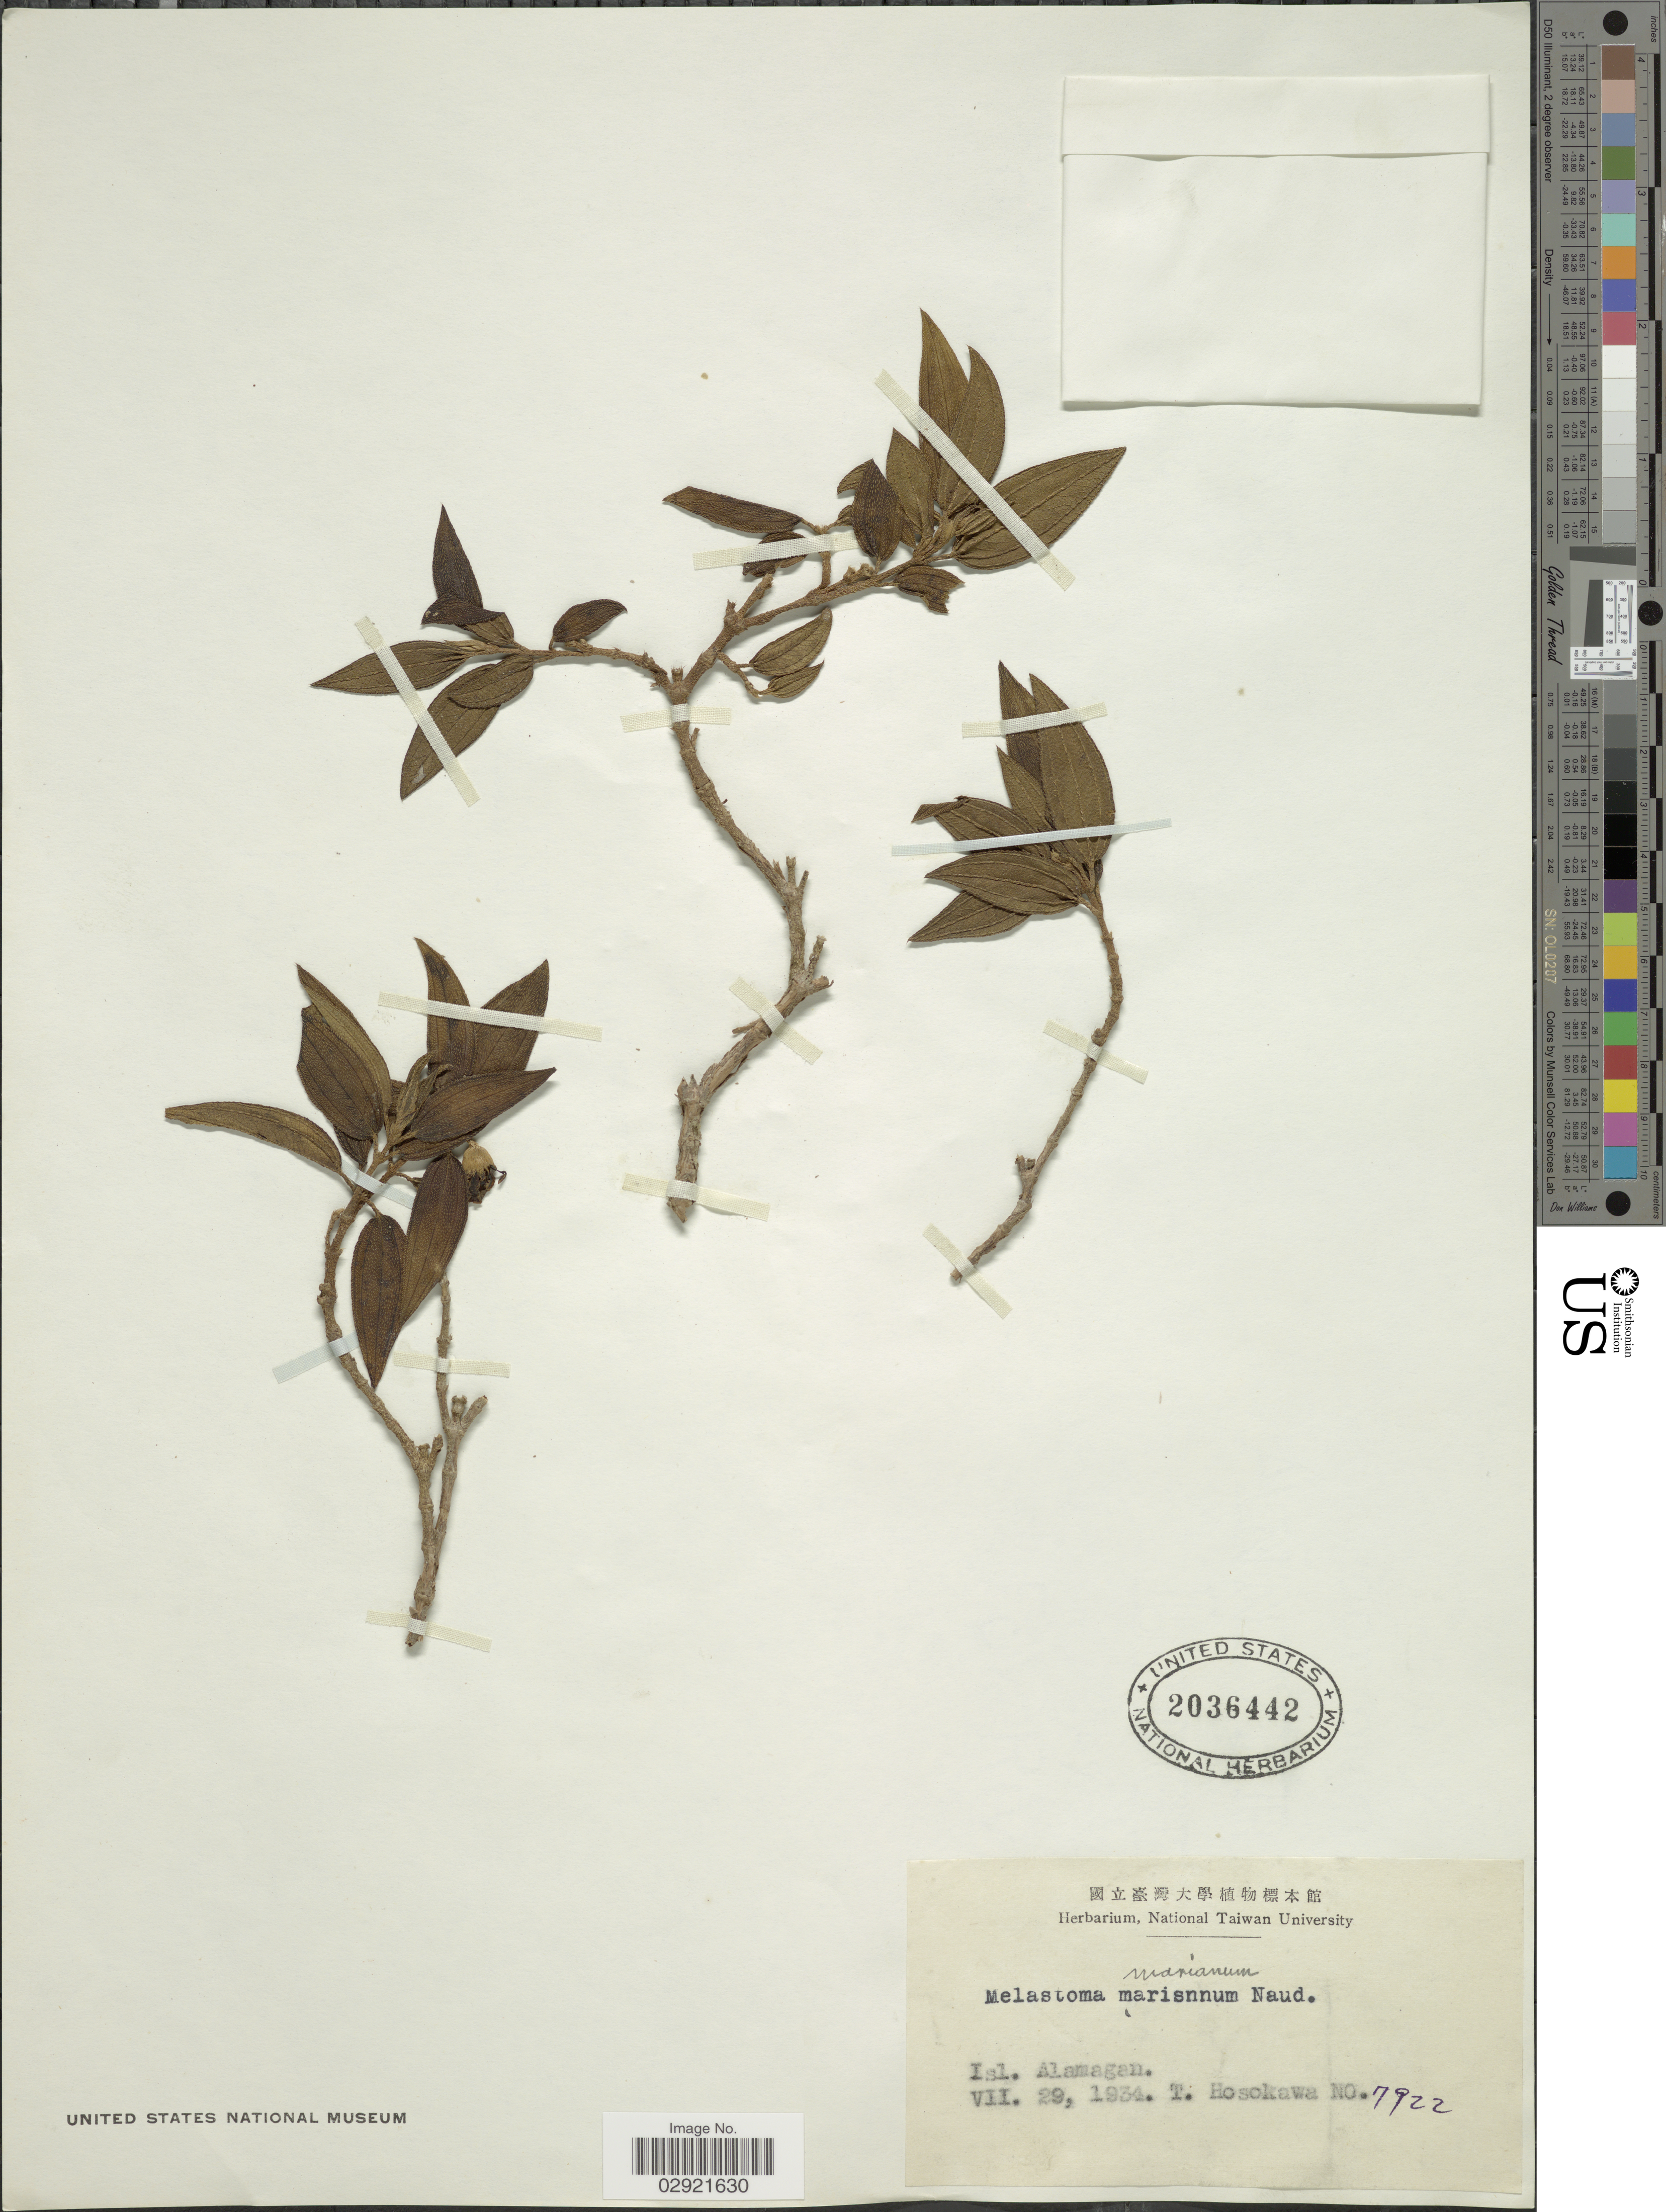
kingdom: Plantae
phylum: Tracheophyta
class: Magnoliopsida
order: Myrtales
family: Melastomataceae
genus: Melastoma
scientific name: Melastoma malabathricum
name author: L.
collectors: T. Hosokawa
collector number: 7922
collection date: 1934-07-29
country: Northern Mariana Islands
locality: Isl. Alamagan.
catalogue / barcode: US 2036442